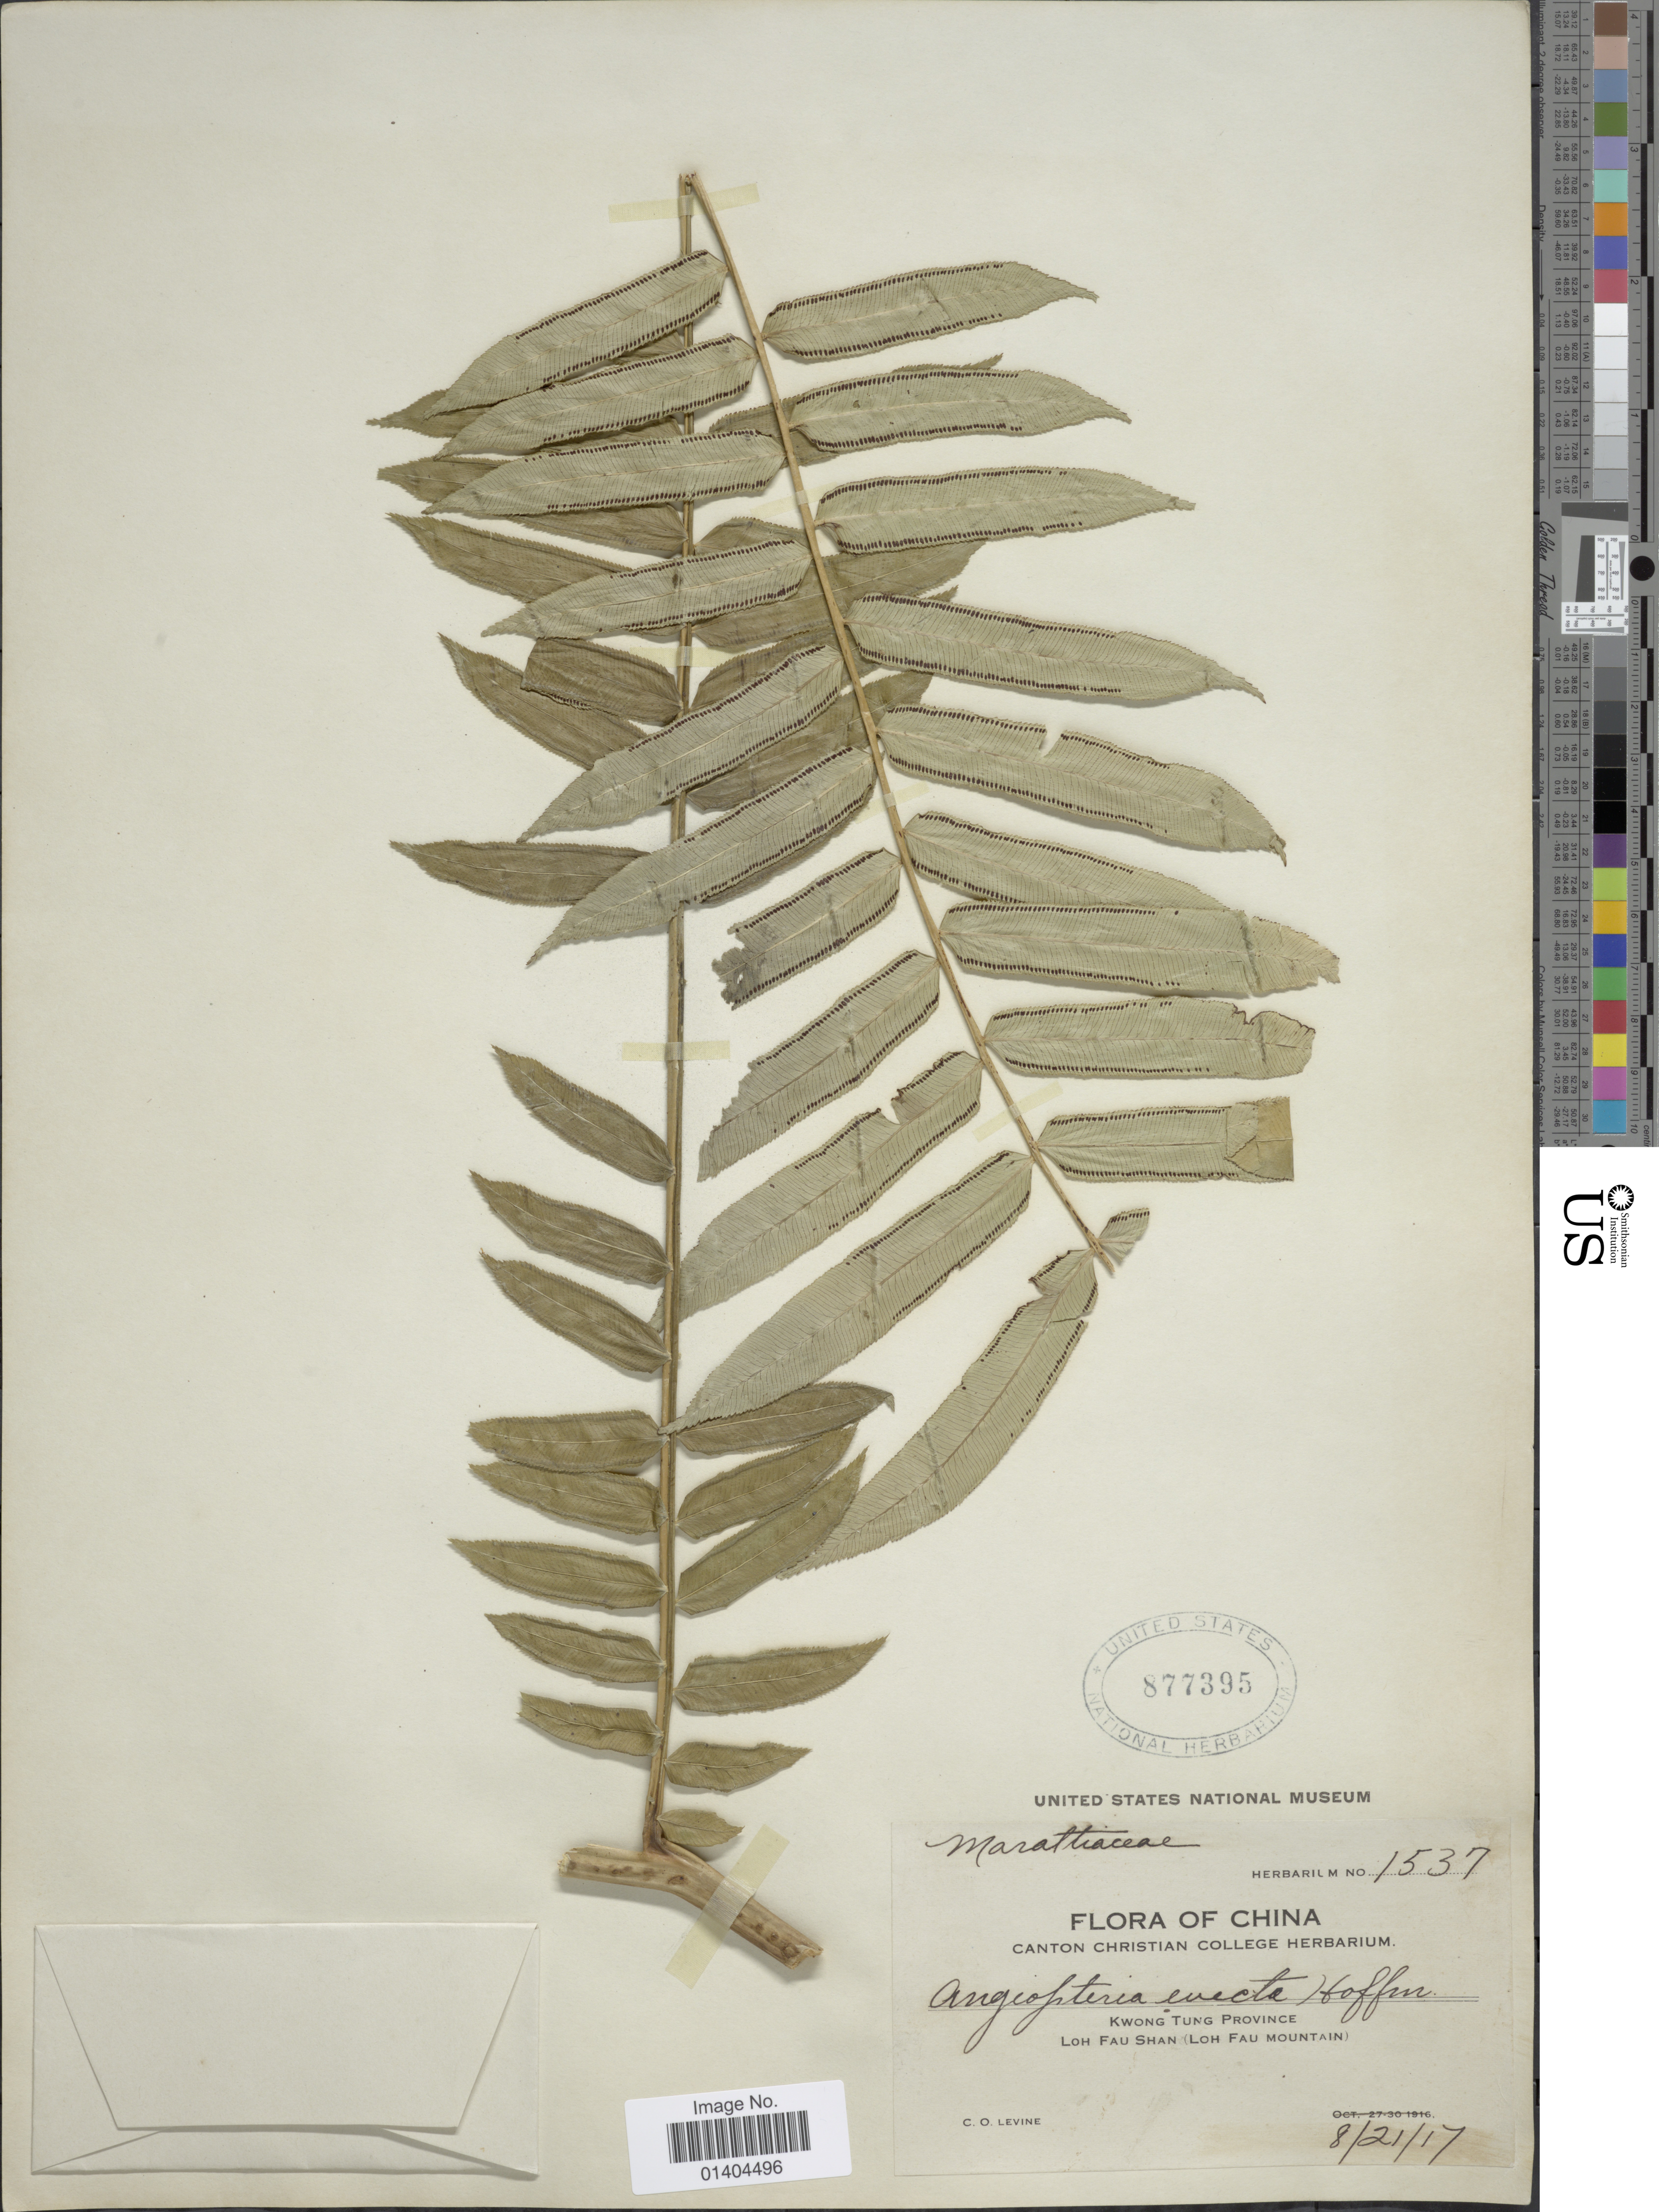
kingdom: Plantae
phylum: Tracheophyta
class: Polypodiopsida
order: Marattiales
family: Marattiaceae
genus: Angiopteris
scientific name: Angiopteris evecta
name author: (G. Forst.) Hoffm.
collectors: C. O. Levine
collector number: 1537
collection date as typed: Transcribed d/m/y: 21/8/17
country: China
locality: Kwong Tung Province. Loh Fau Shan (Loh Fau Mountain)